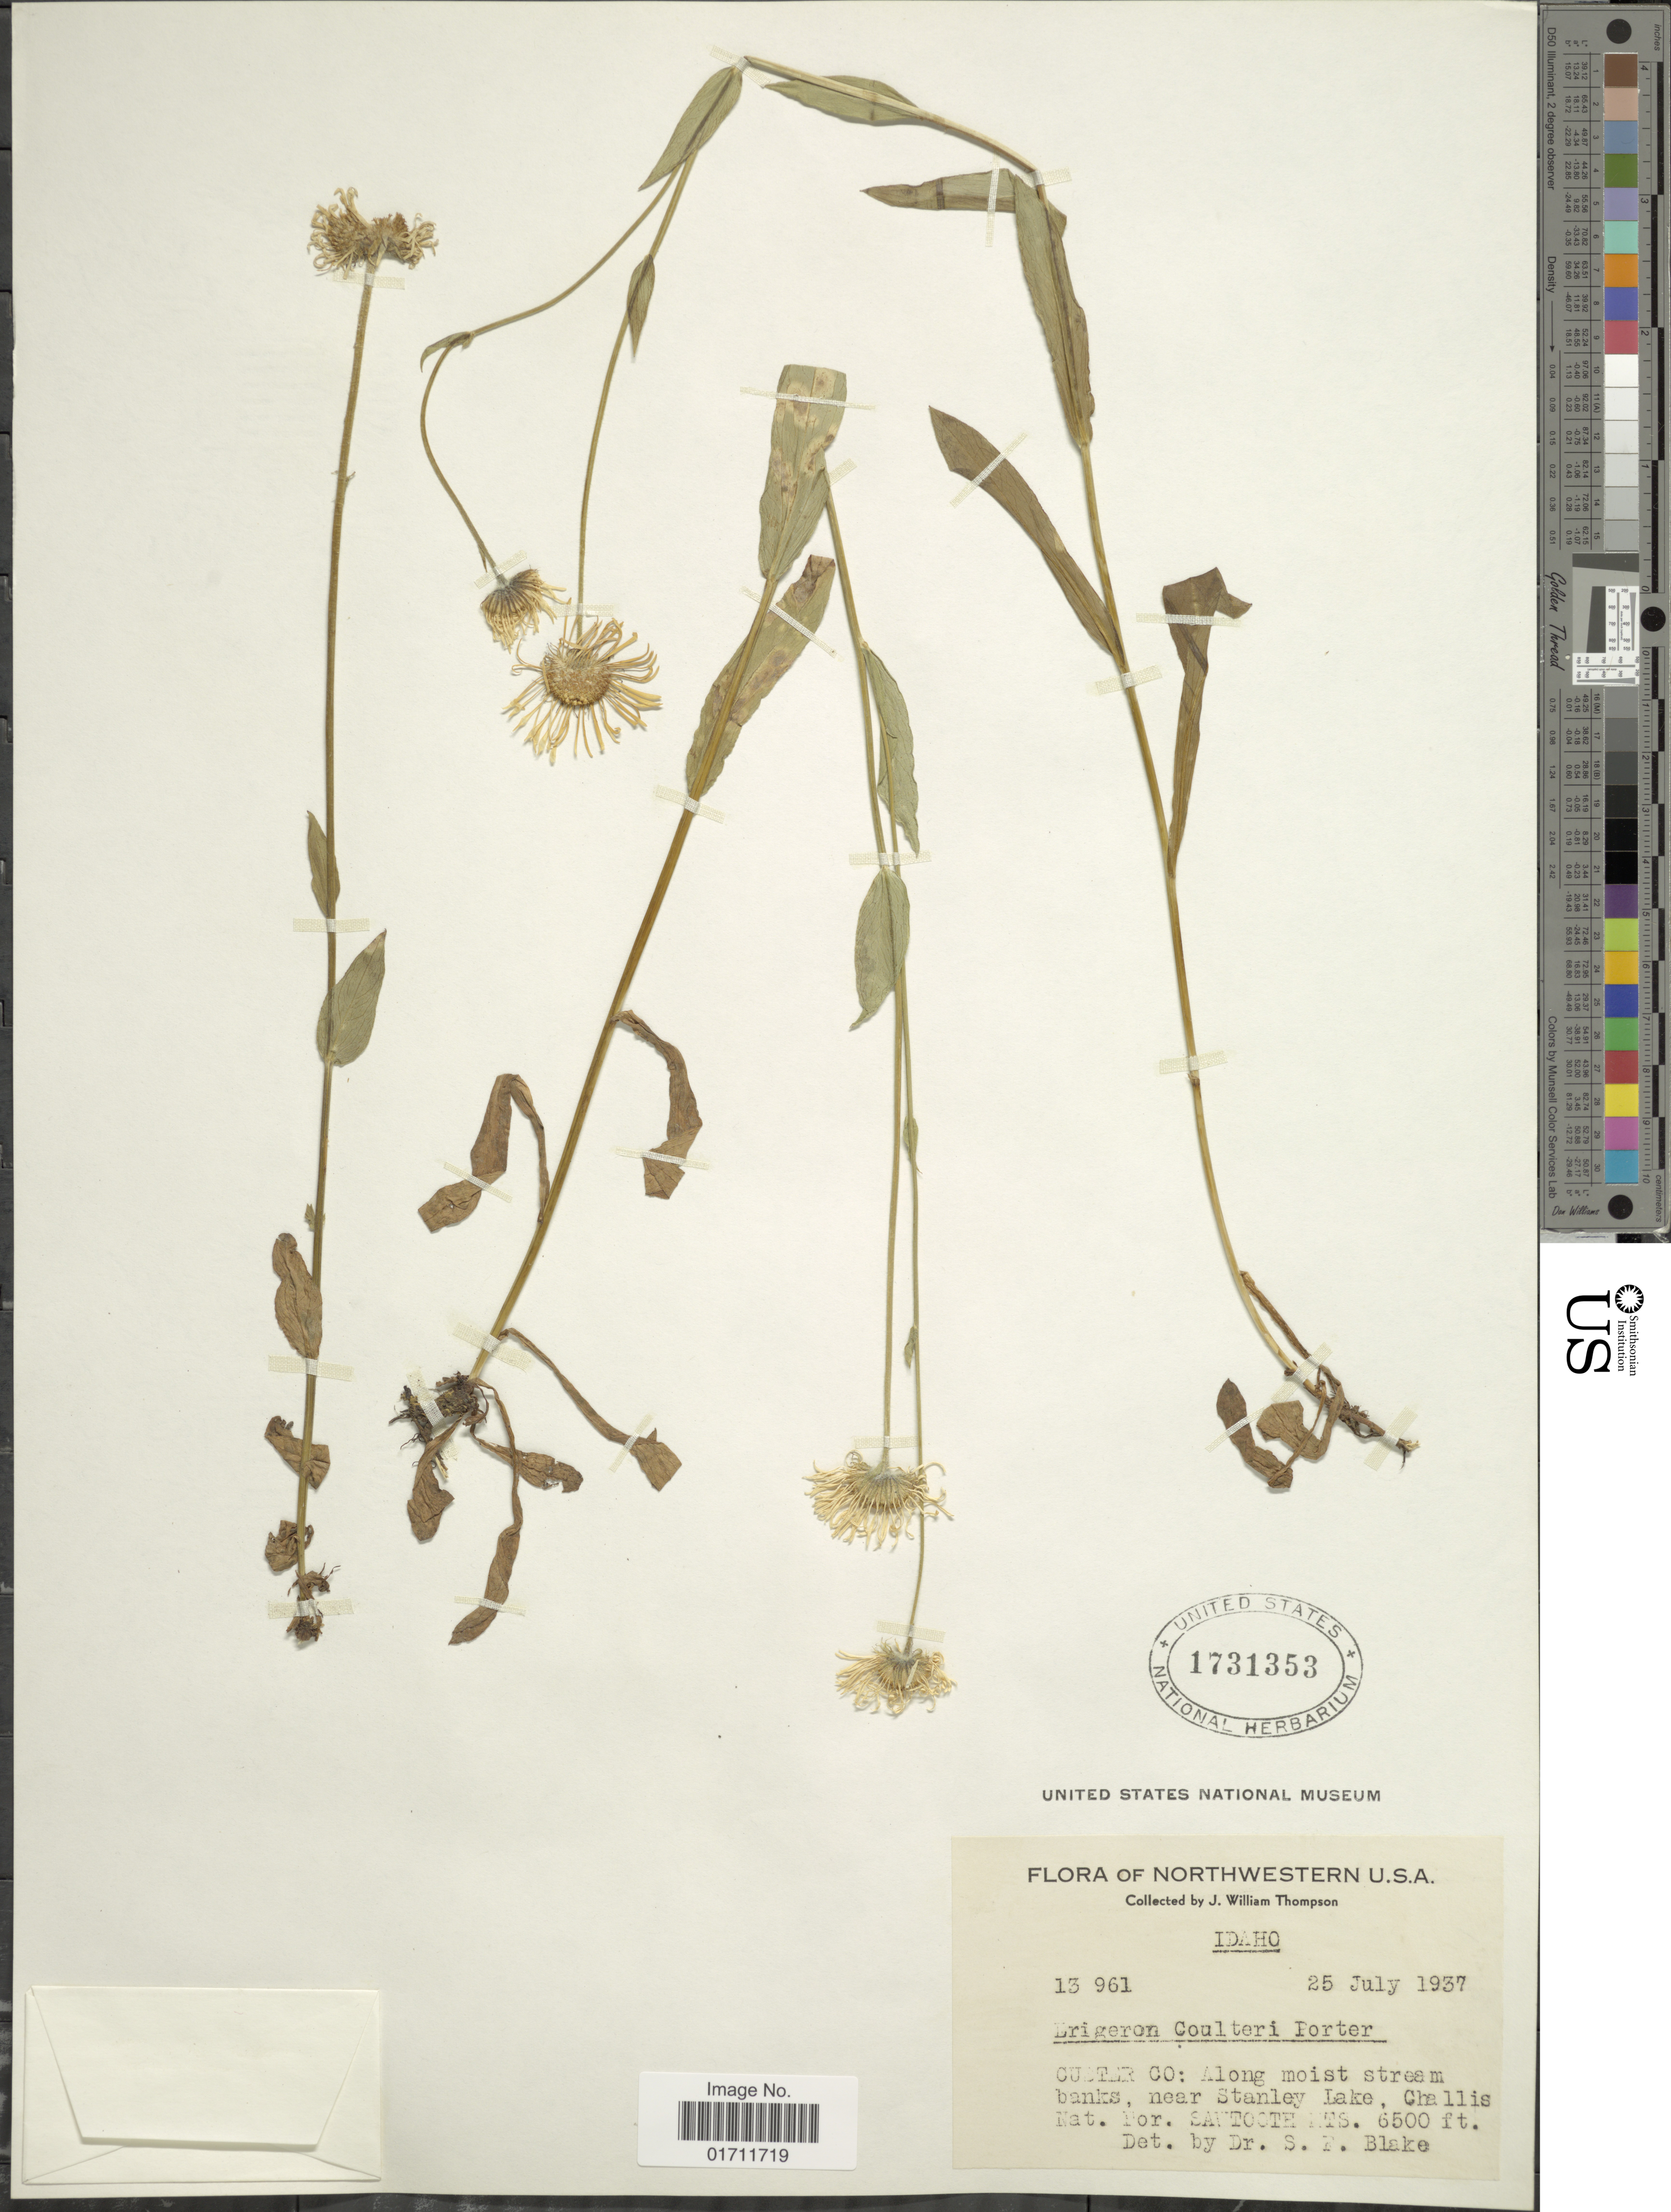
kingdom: Plantae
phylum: Tracheophyta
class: Magnoliopsida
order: Asterales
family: Asteraceae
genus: Erigeron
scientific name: Erigeron coulteri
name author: Porter in Porter & J.M. Coult.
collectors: J. W. Thompson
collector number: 13961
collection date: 1937-07-25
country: United States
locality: Northwestern U.S.A., Culter Co: Along moist stream banks, near Stanley Lake, Challis Nat. For. Sawtooth Mts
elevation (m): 1981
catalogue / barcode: US 1731353